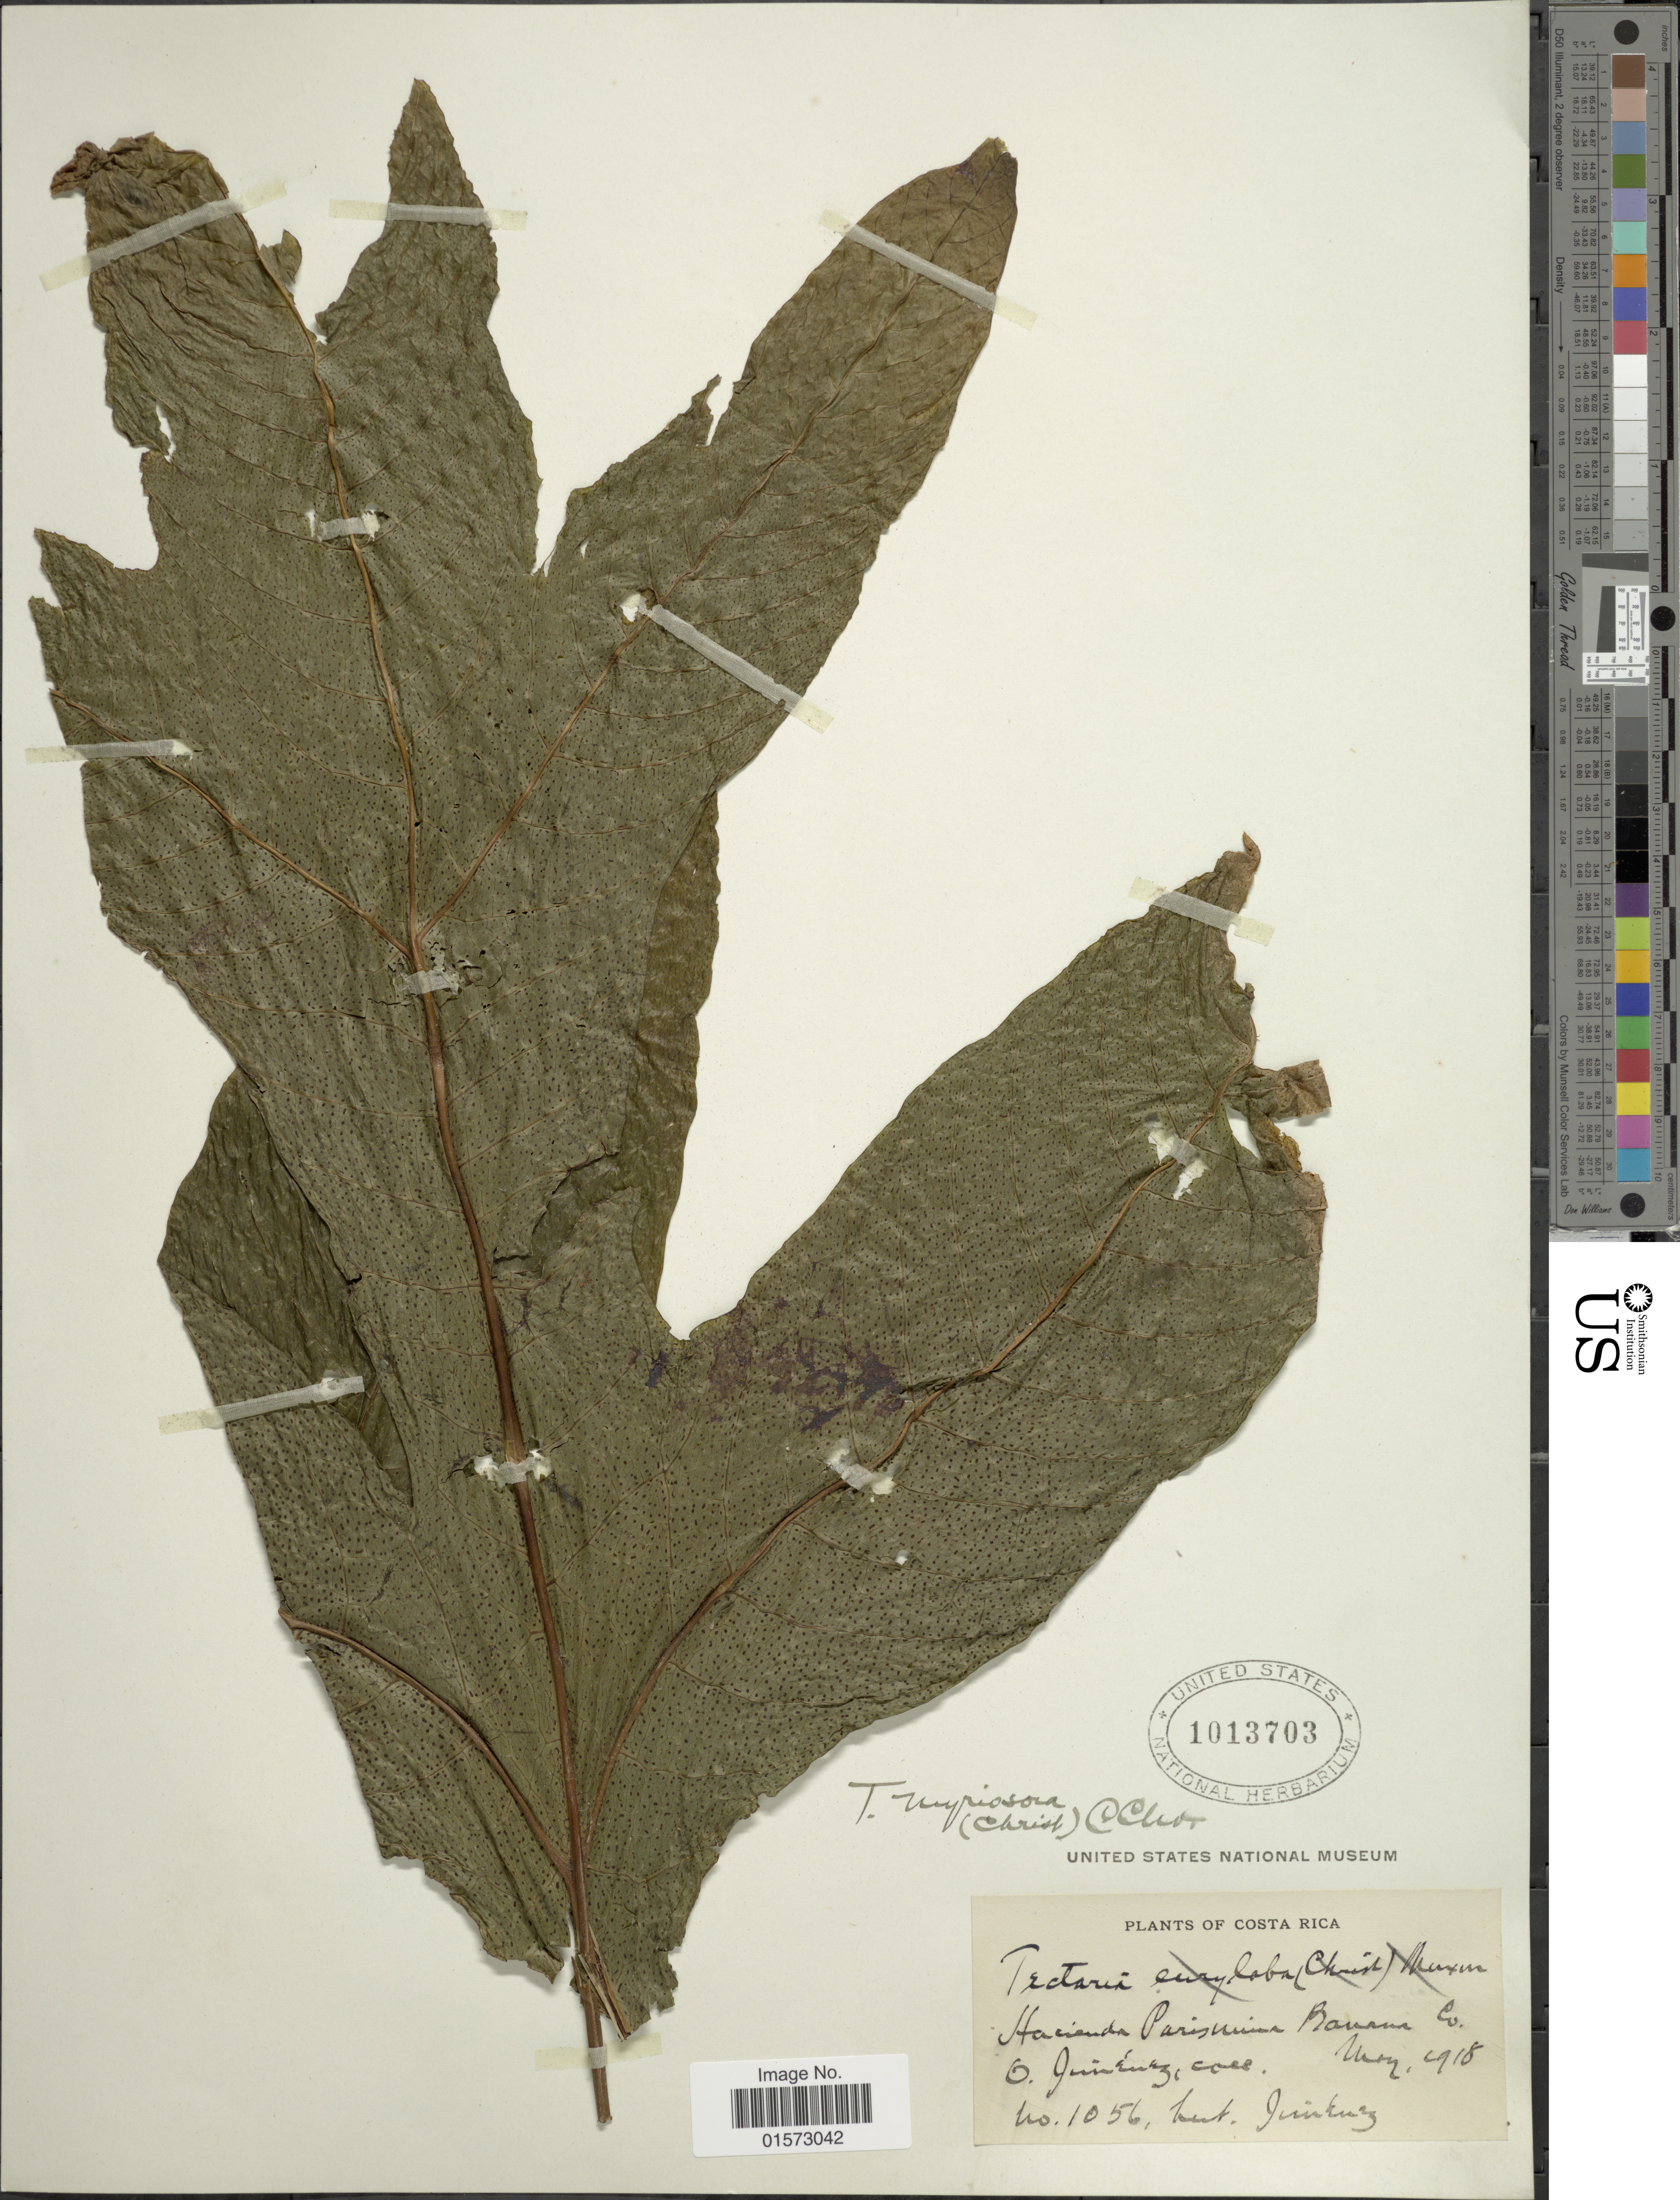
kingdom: Plantae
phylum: Tracheophyta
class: Polypodiopsida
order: Polypodiales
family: Tectariaceae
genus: Tectaria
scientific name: Tectaria draconoptera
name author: (D.C. Eaton) Copel.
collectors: O. Jiménez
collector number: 1056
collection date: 1918-05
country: Costa Rica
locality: Hacienda Parismina, Banana Co.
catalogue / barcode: US 1013703